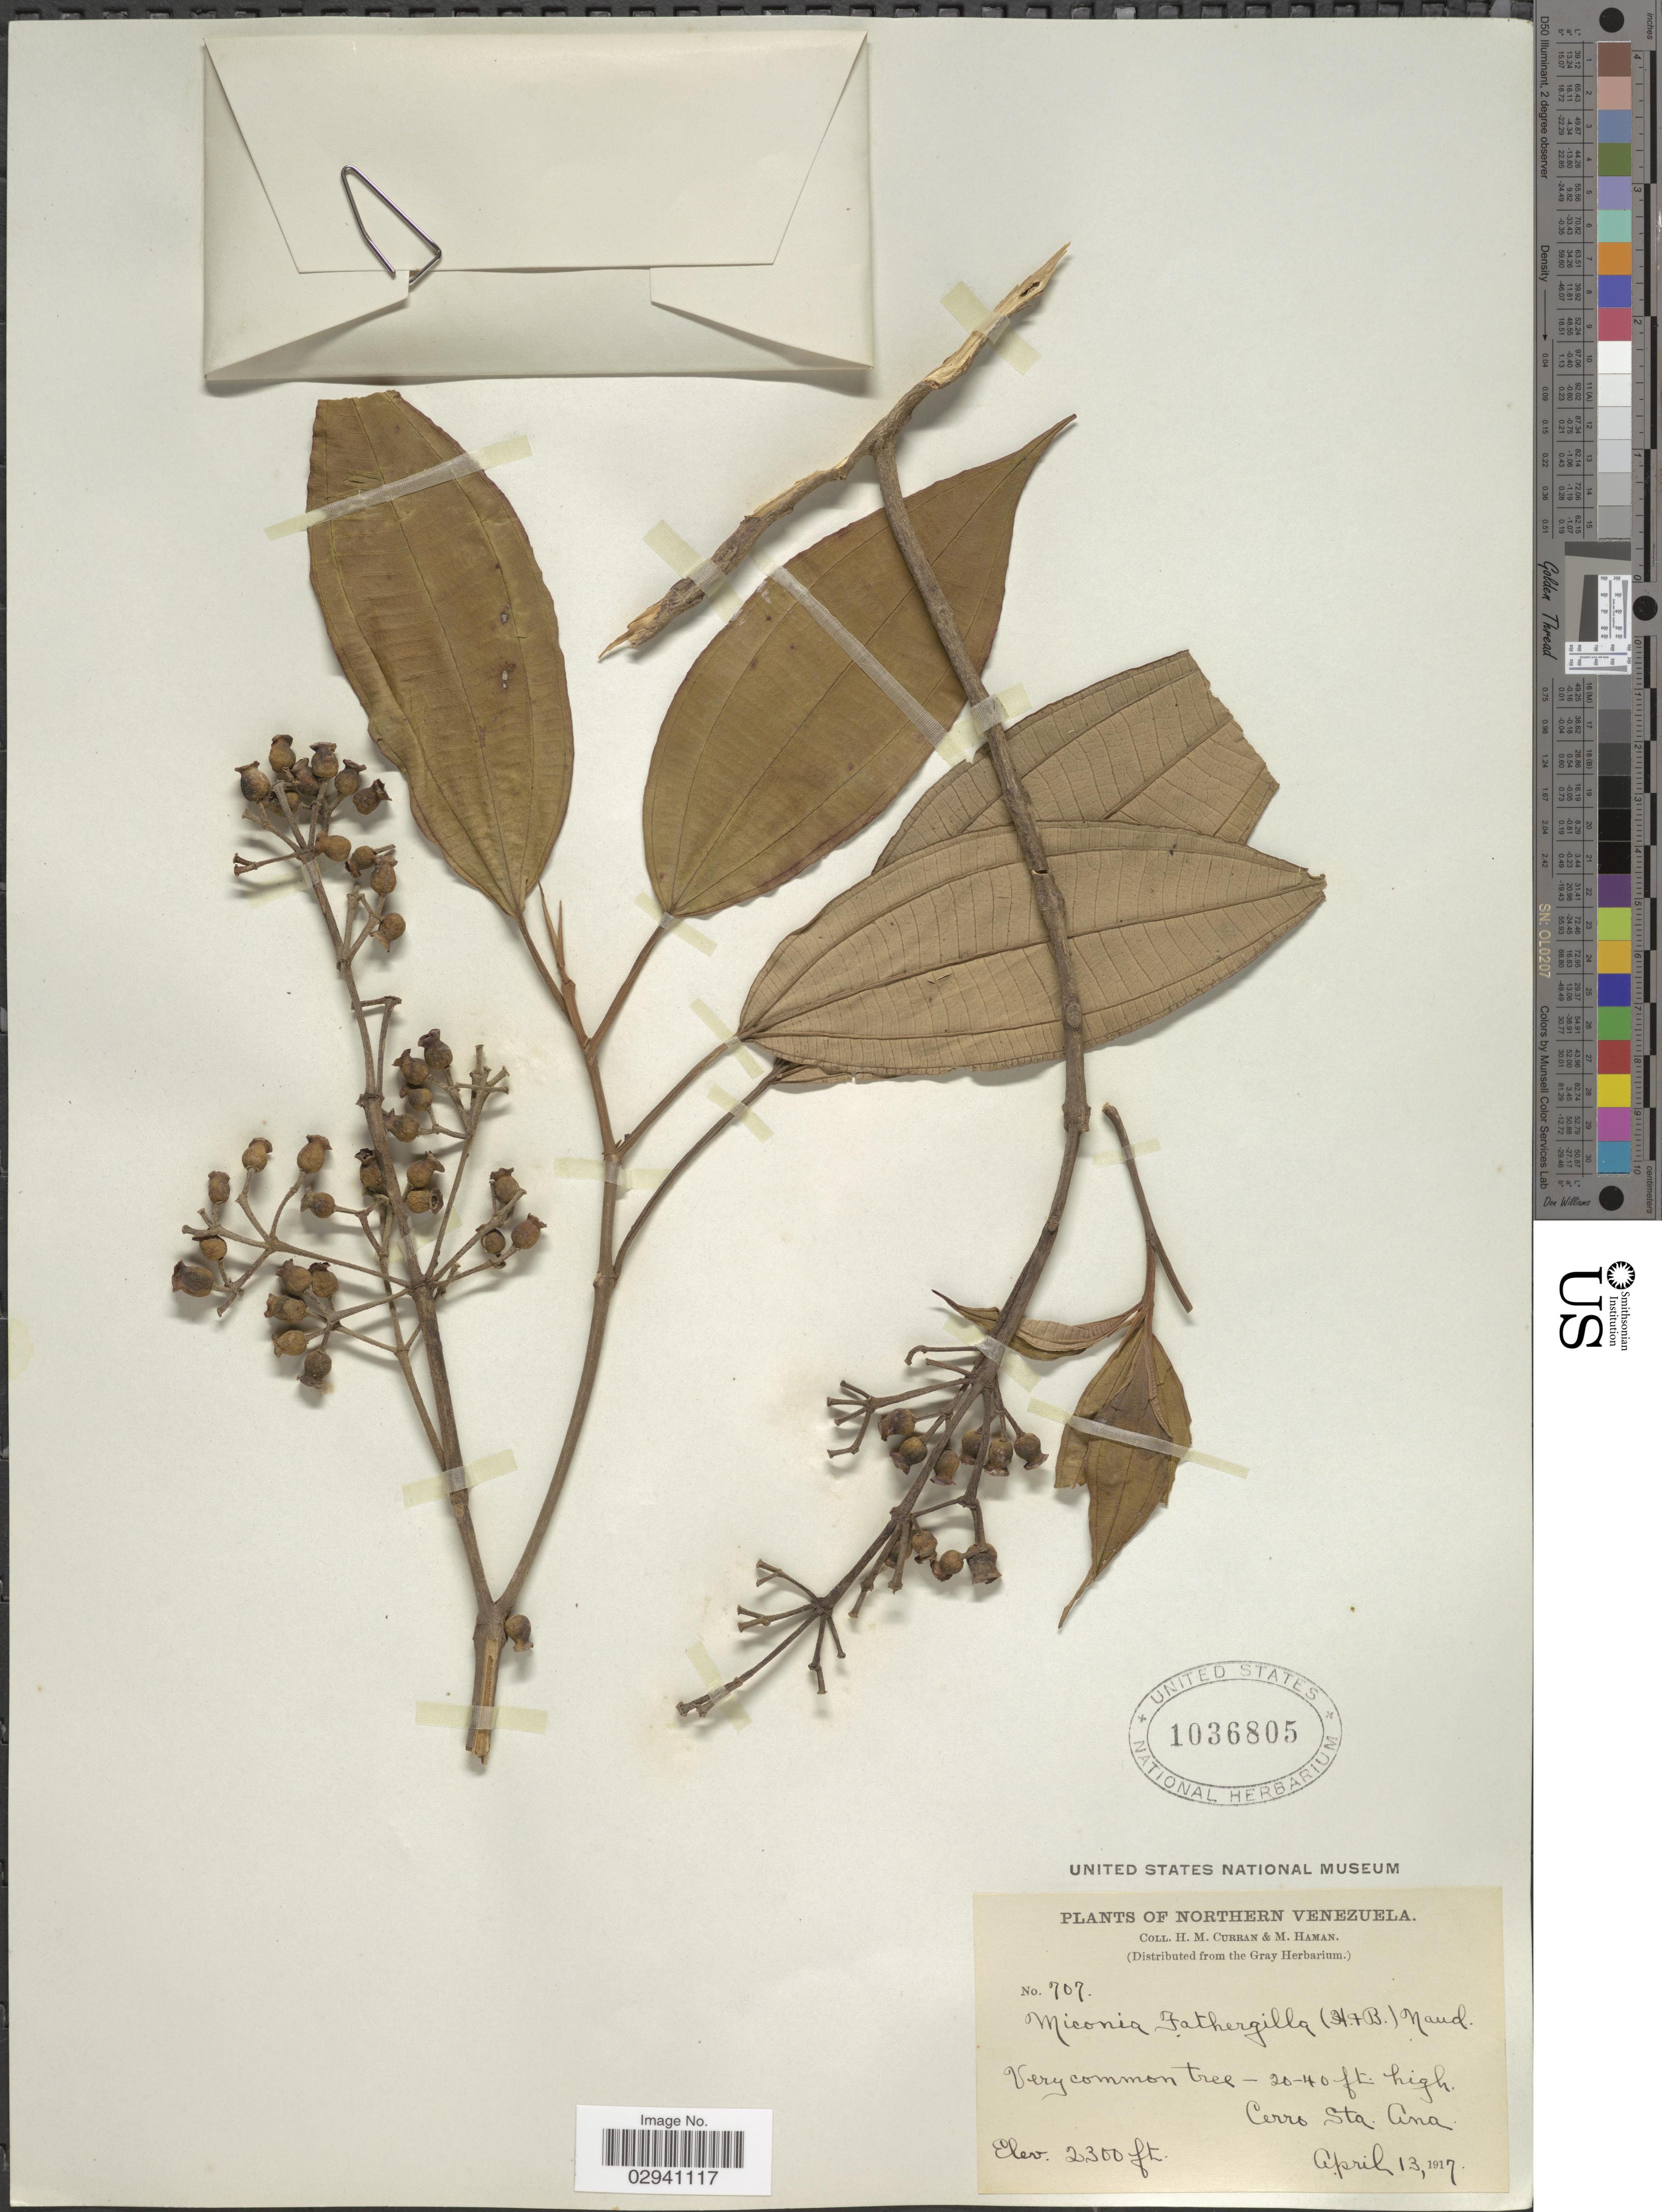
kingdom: Plantae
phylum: Tracheophyta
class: Magnoliopsida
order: Myrtales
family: Melastomataceae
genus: Miconia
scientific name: Miconia mirabilis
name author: (Aubl.) L.O. Williams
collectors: H. M. Curran & M. Haman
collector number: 707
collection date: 1917-04-13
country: Venezuela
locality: Northern Venezuela. Cerro Sta. Ana.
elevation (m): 701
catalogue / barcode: US 1036805